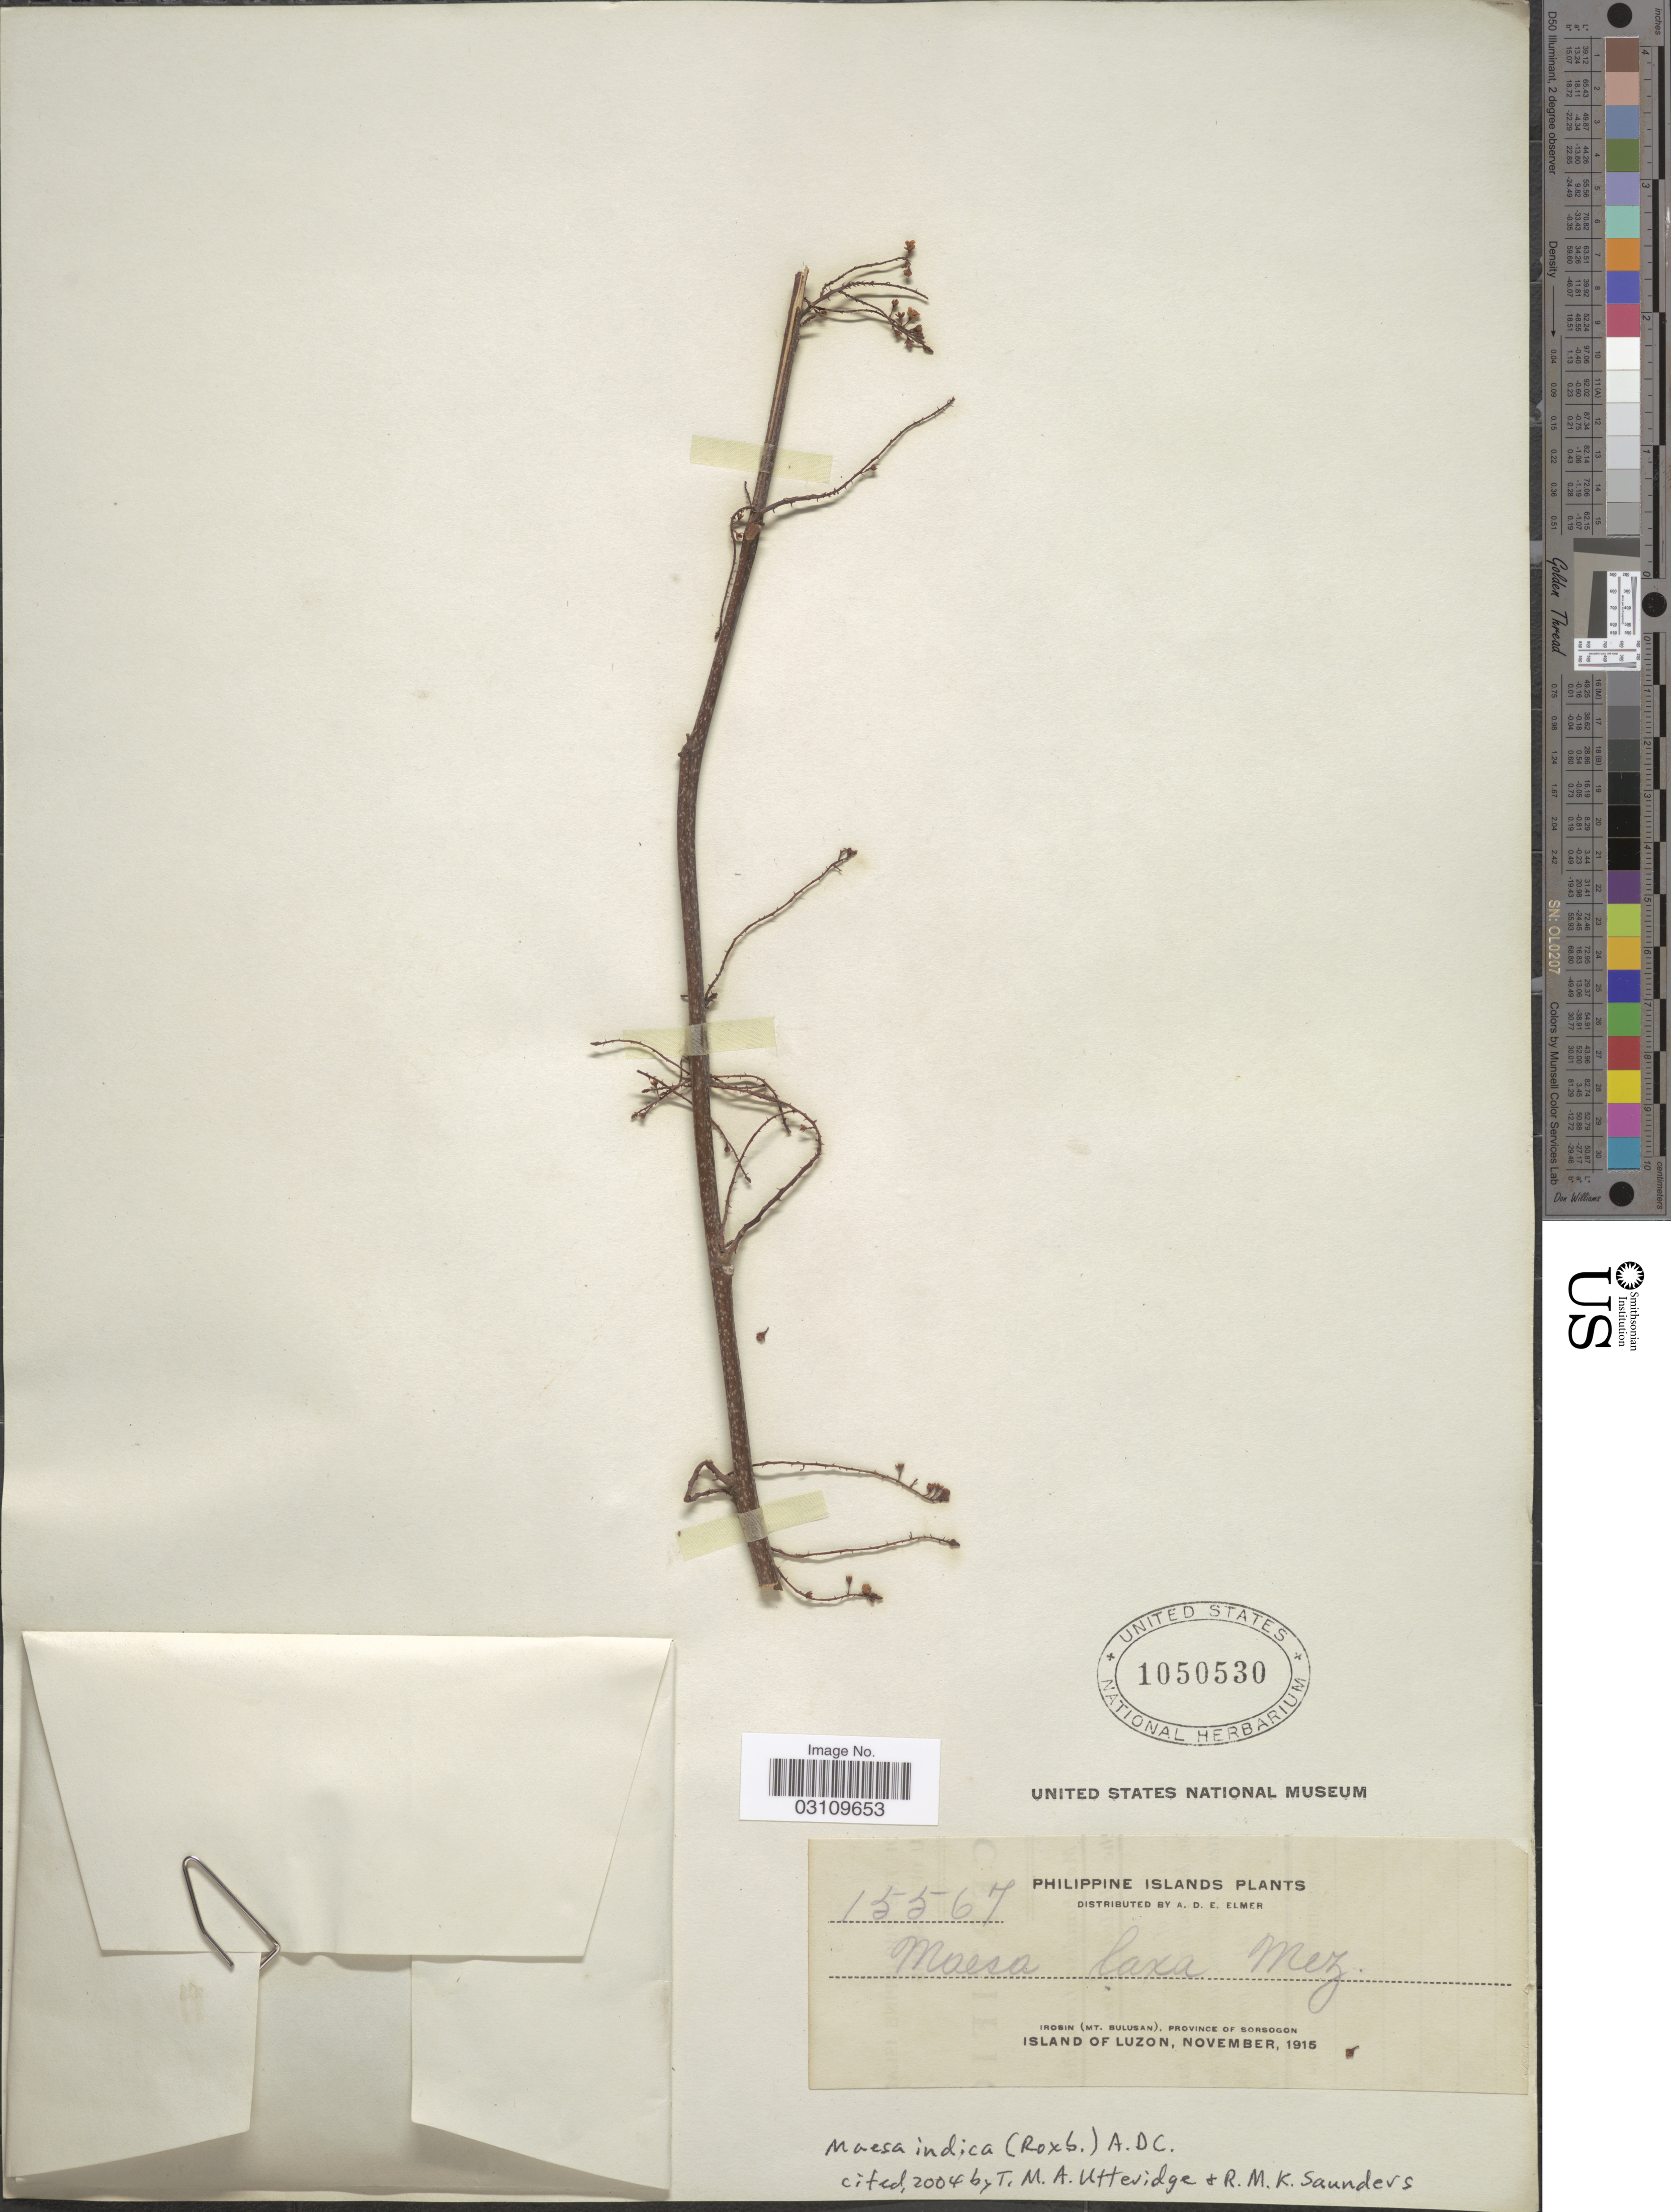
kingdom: Plantae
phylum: Tracheophyta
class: Magnoliopsida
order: Ericales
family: Primulaceae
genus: Maesa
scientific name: Maesa indica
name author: (Roxb.) A. DC.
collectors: A. D. E. Elmer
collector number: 15567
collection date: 1915-11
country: Philippines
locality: Irosin (Mt. Bulusan), Province of Sorsogon, Island of Luzon.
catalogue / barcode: US 1050530